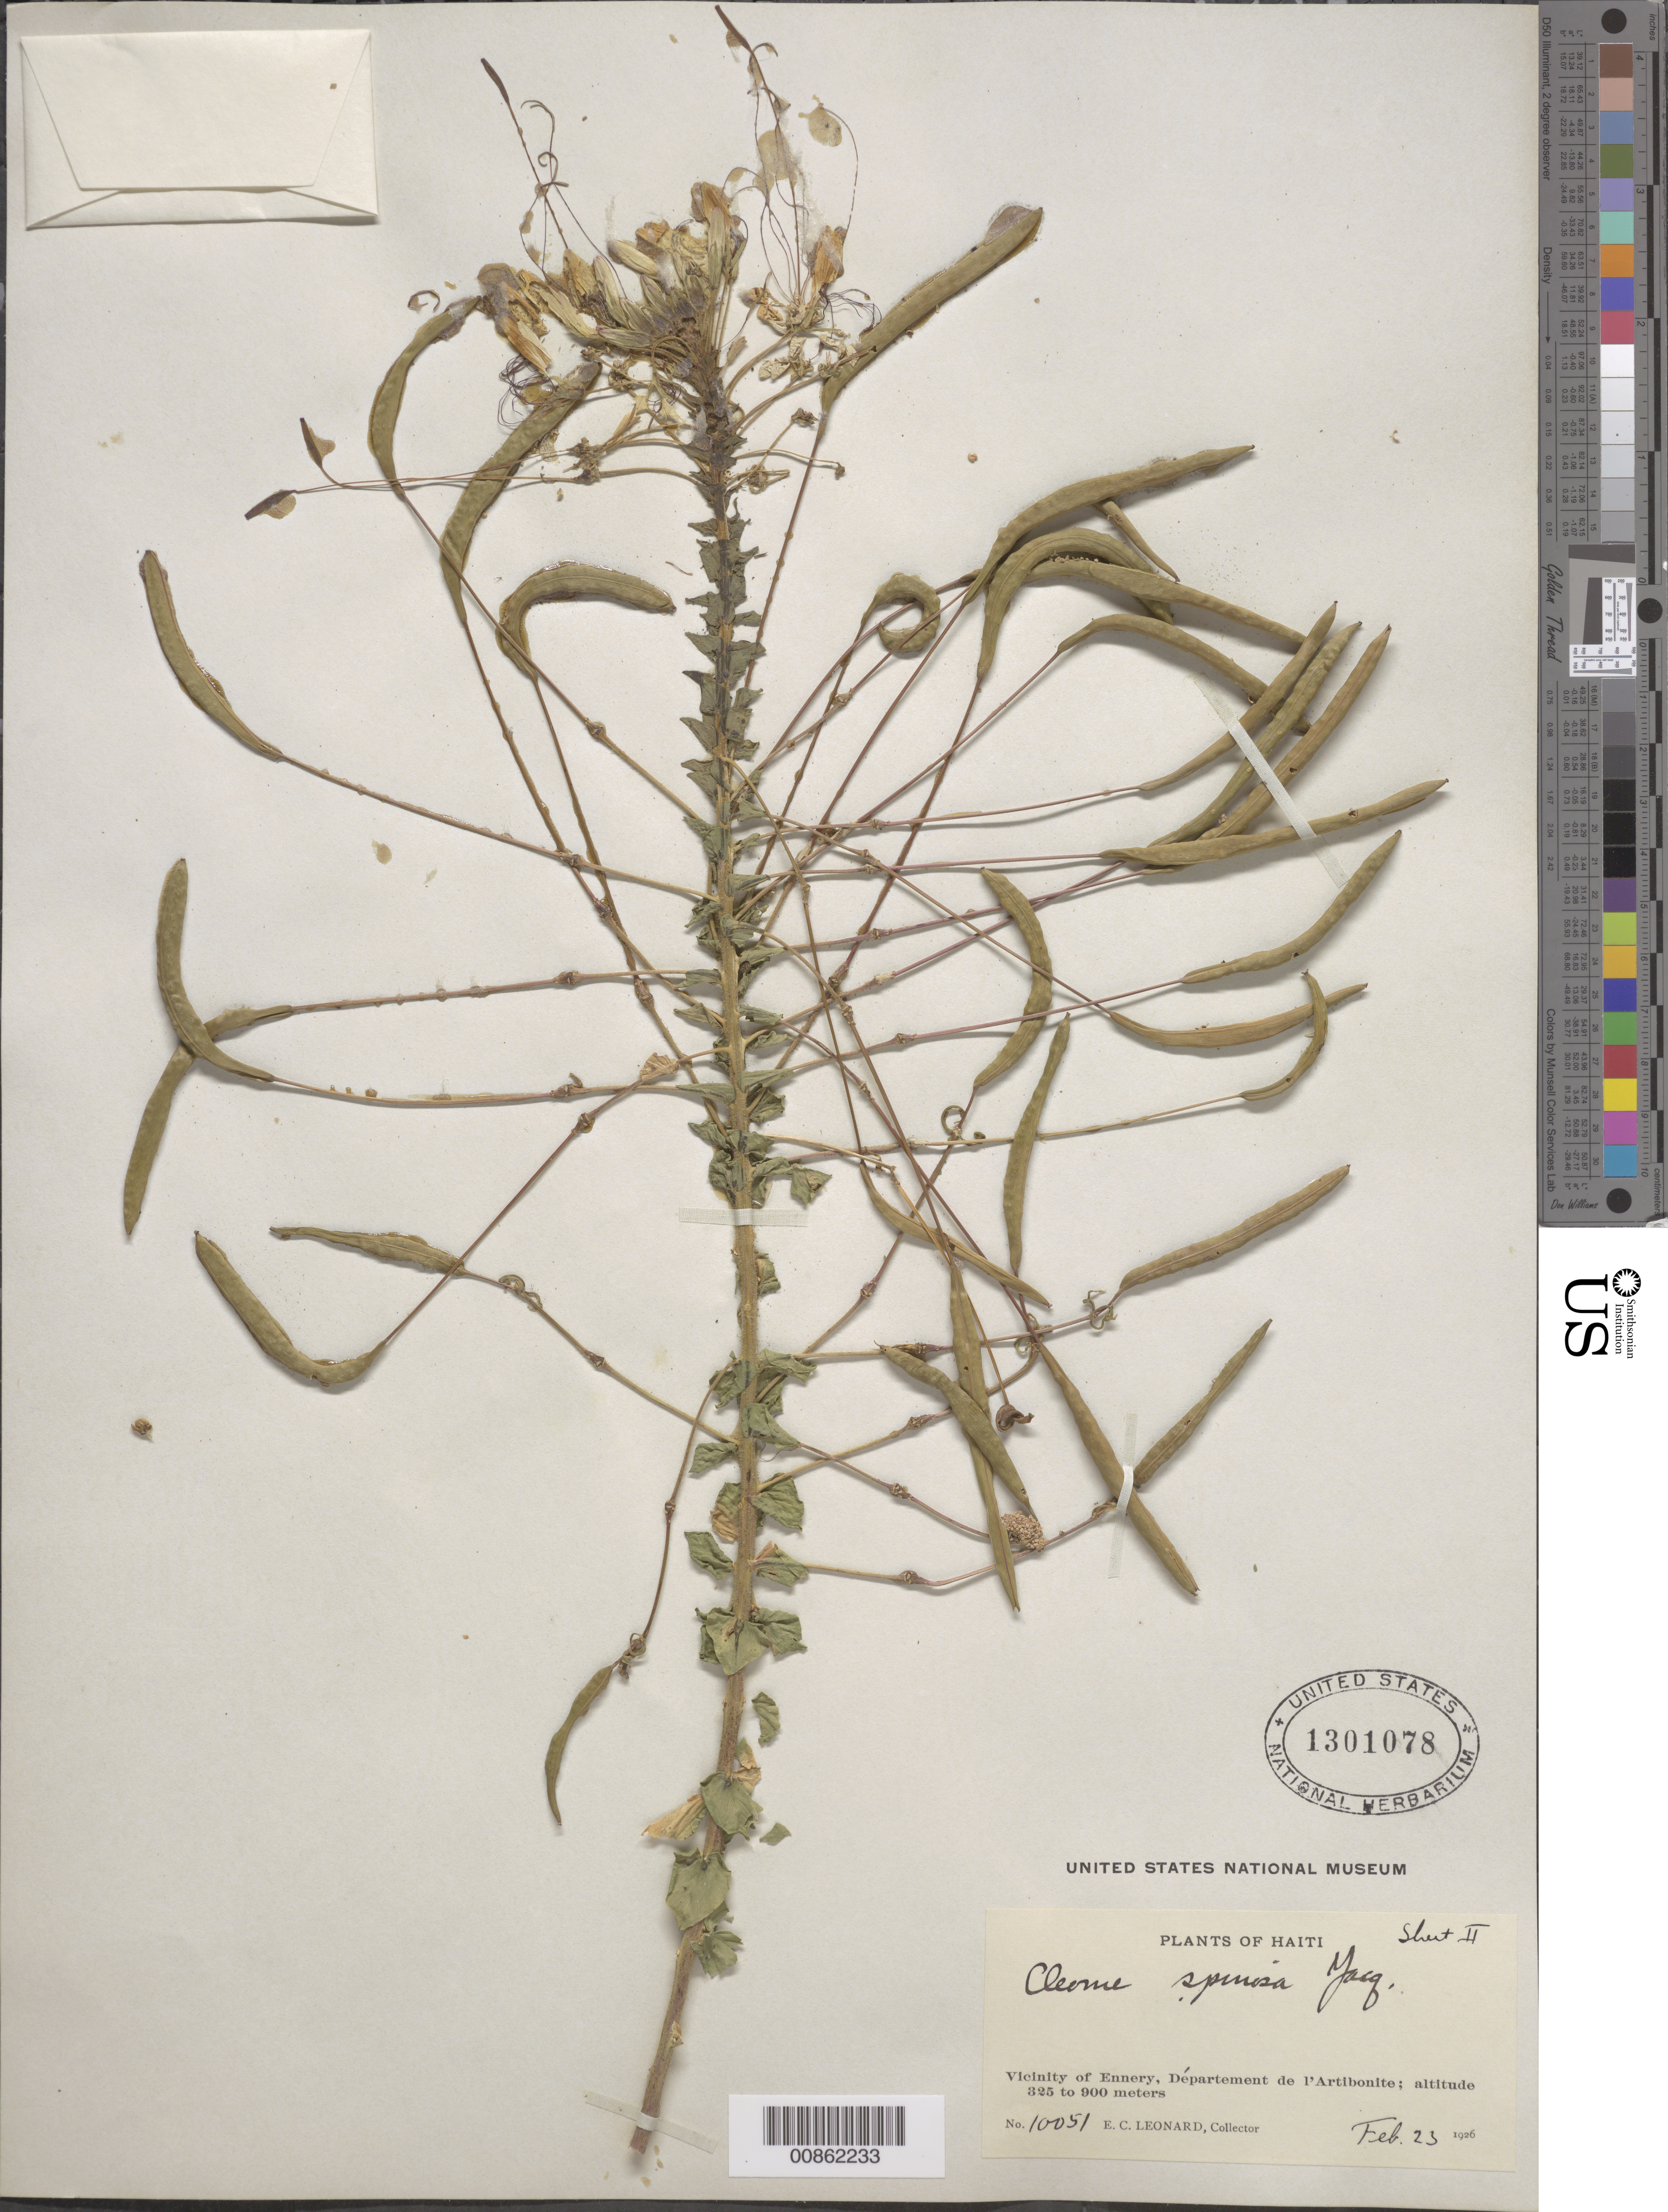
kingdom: Plantae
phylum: Tracheophyta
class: Magnoliopsida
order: Brassicales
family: Cleomaceae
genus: Tarenaya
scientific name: Tarenaya spinosa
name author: (Jacq.) Raf.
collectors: E. C. Leonard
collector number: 10051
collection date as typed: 23 Feb 1926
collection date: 1926-02-23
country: Haiti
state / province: Artibonite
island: Hispaniola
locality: Vicinity of Ennery.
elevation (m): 325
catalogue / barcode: US 1301078